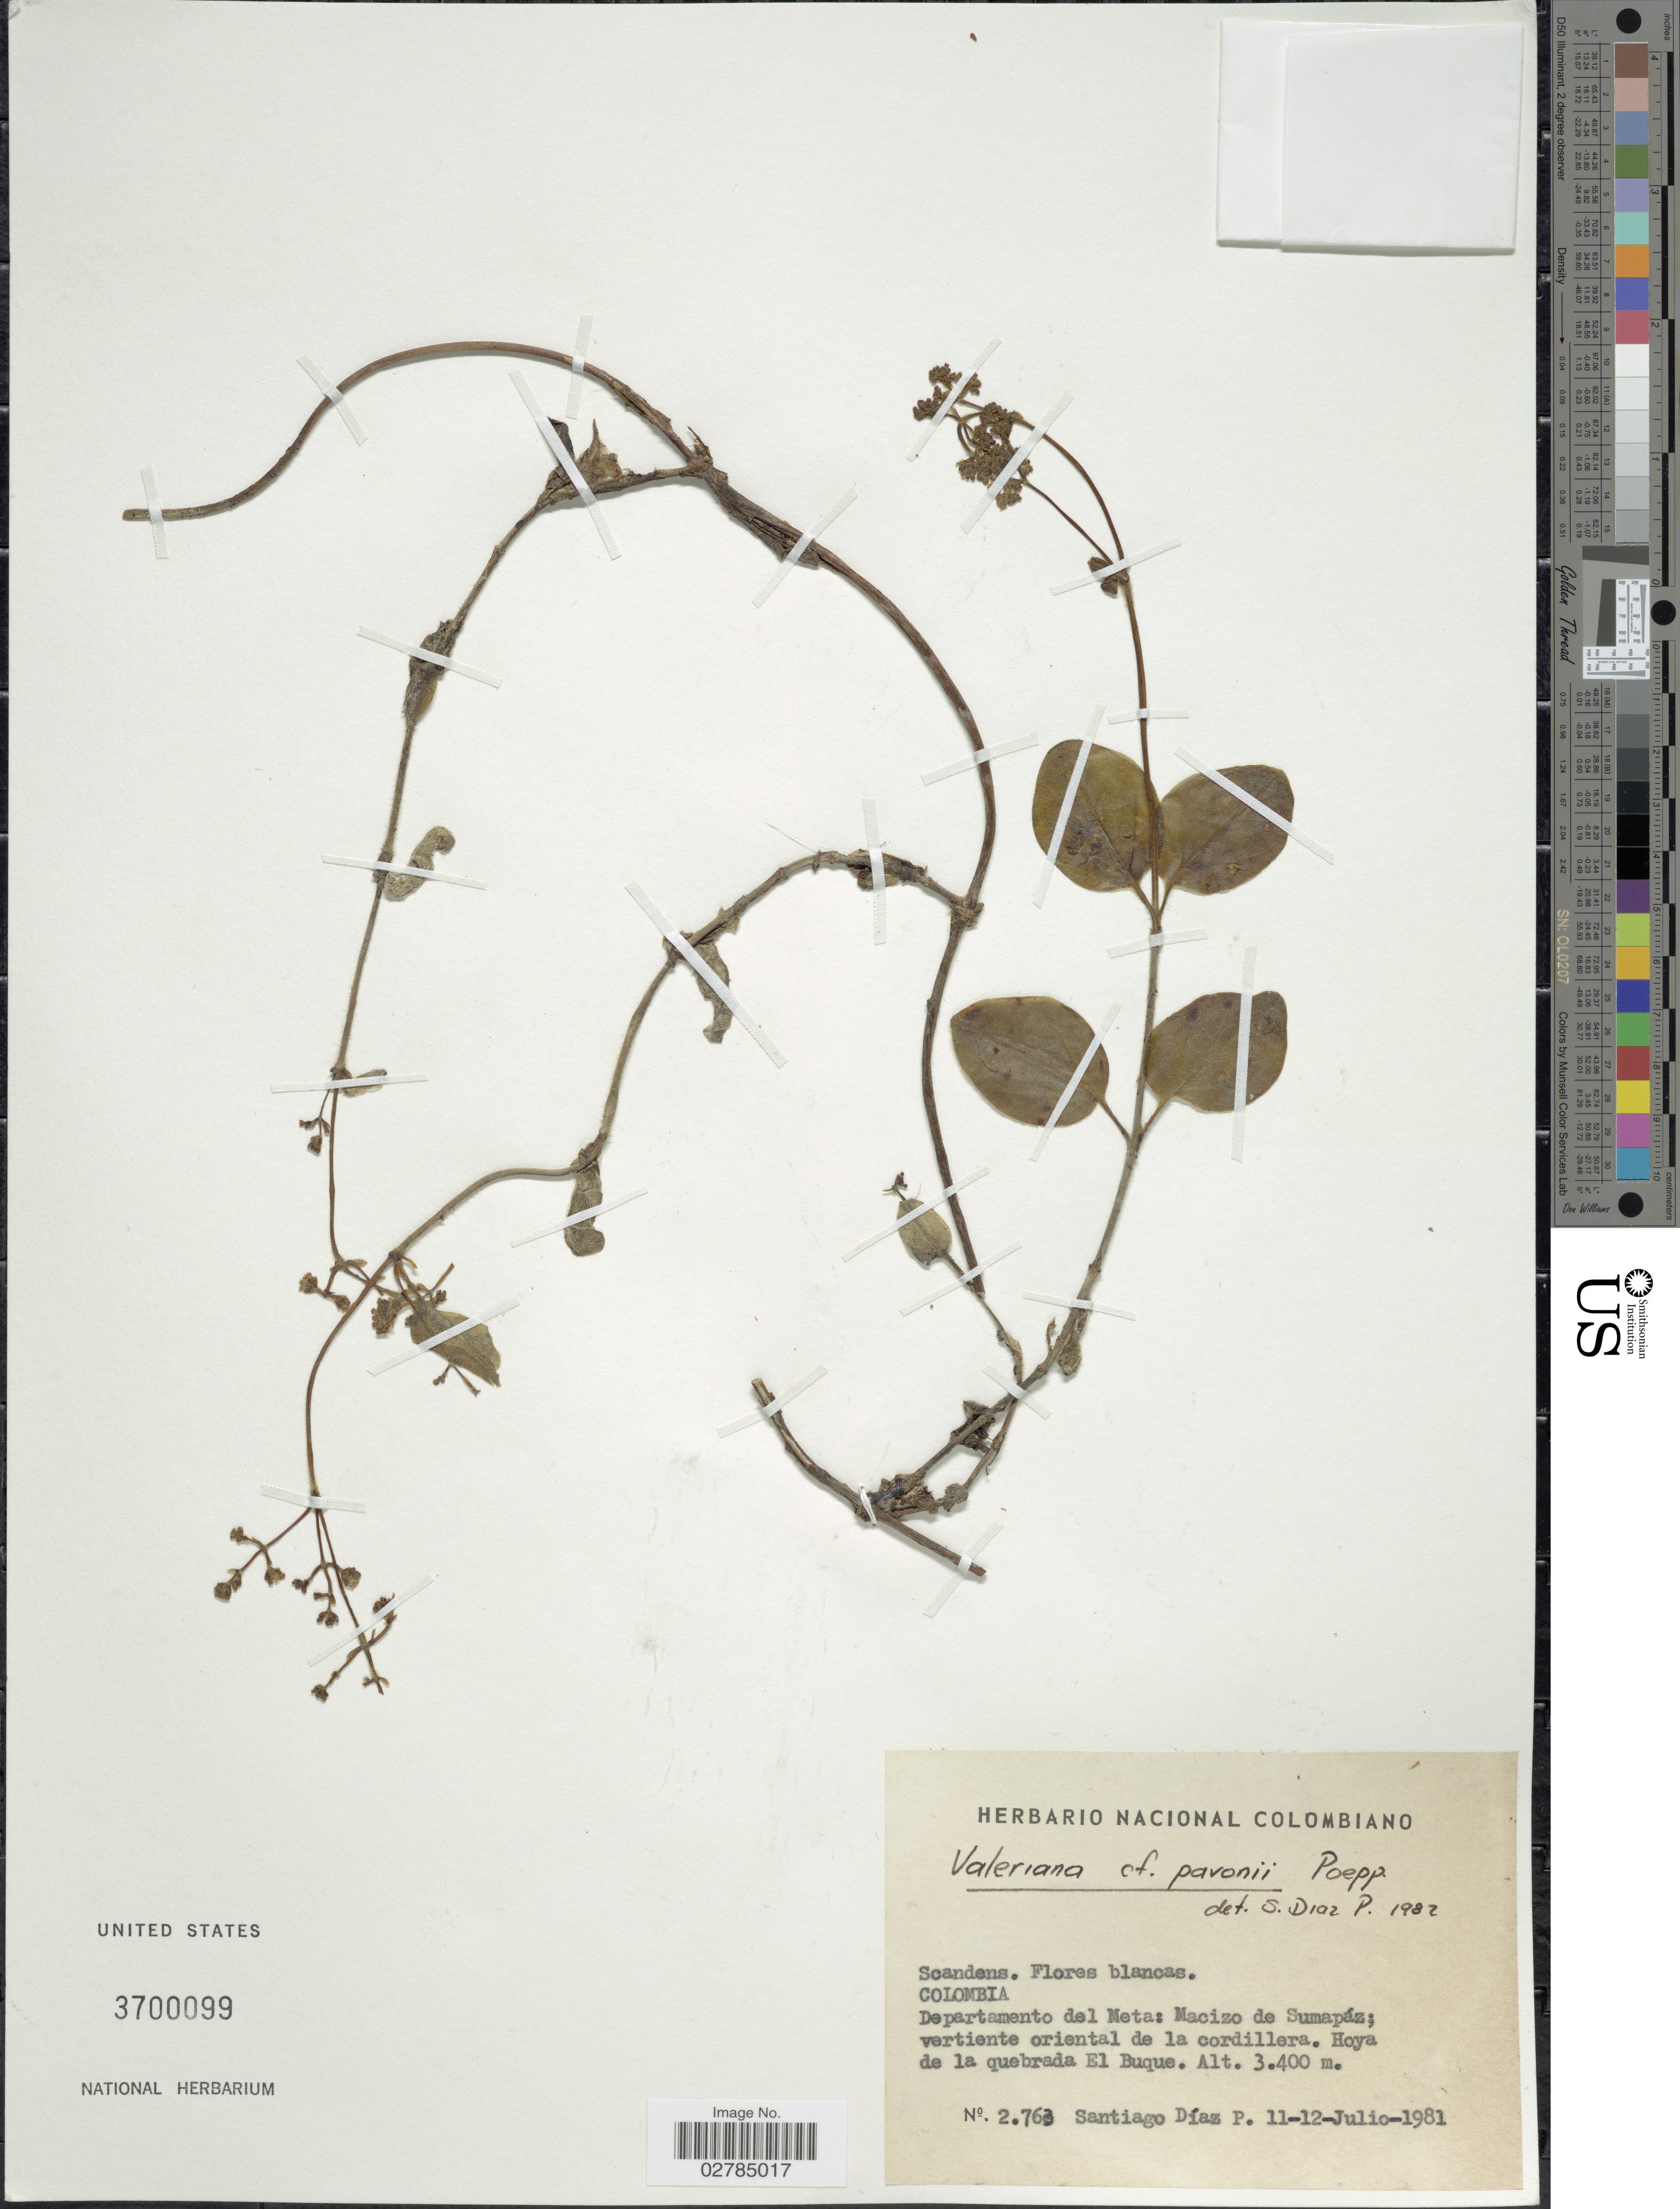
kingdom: Plantae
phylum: Tracheophyta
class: Magnoliopsida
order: Dipsacales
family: Caprifoliaceae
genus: Valeriana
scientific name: Valeriana pavonii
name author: Poepp.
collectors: S. Diaz P.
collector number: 2763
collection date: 1981-07-11/1981-07-12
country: Colombia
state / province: Meta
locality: Departamento del Meta, Macizo de Sumapáz, vertiente oriental de la cordillera. Hoya de la quebrada El Buque.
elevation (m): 3400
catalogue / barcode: US 3700099